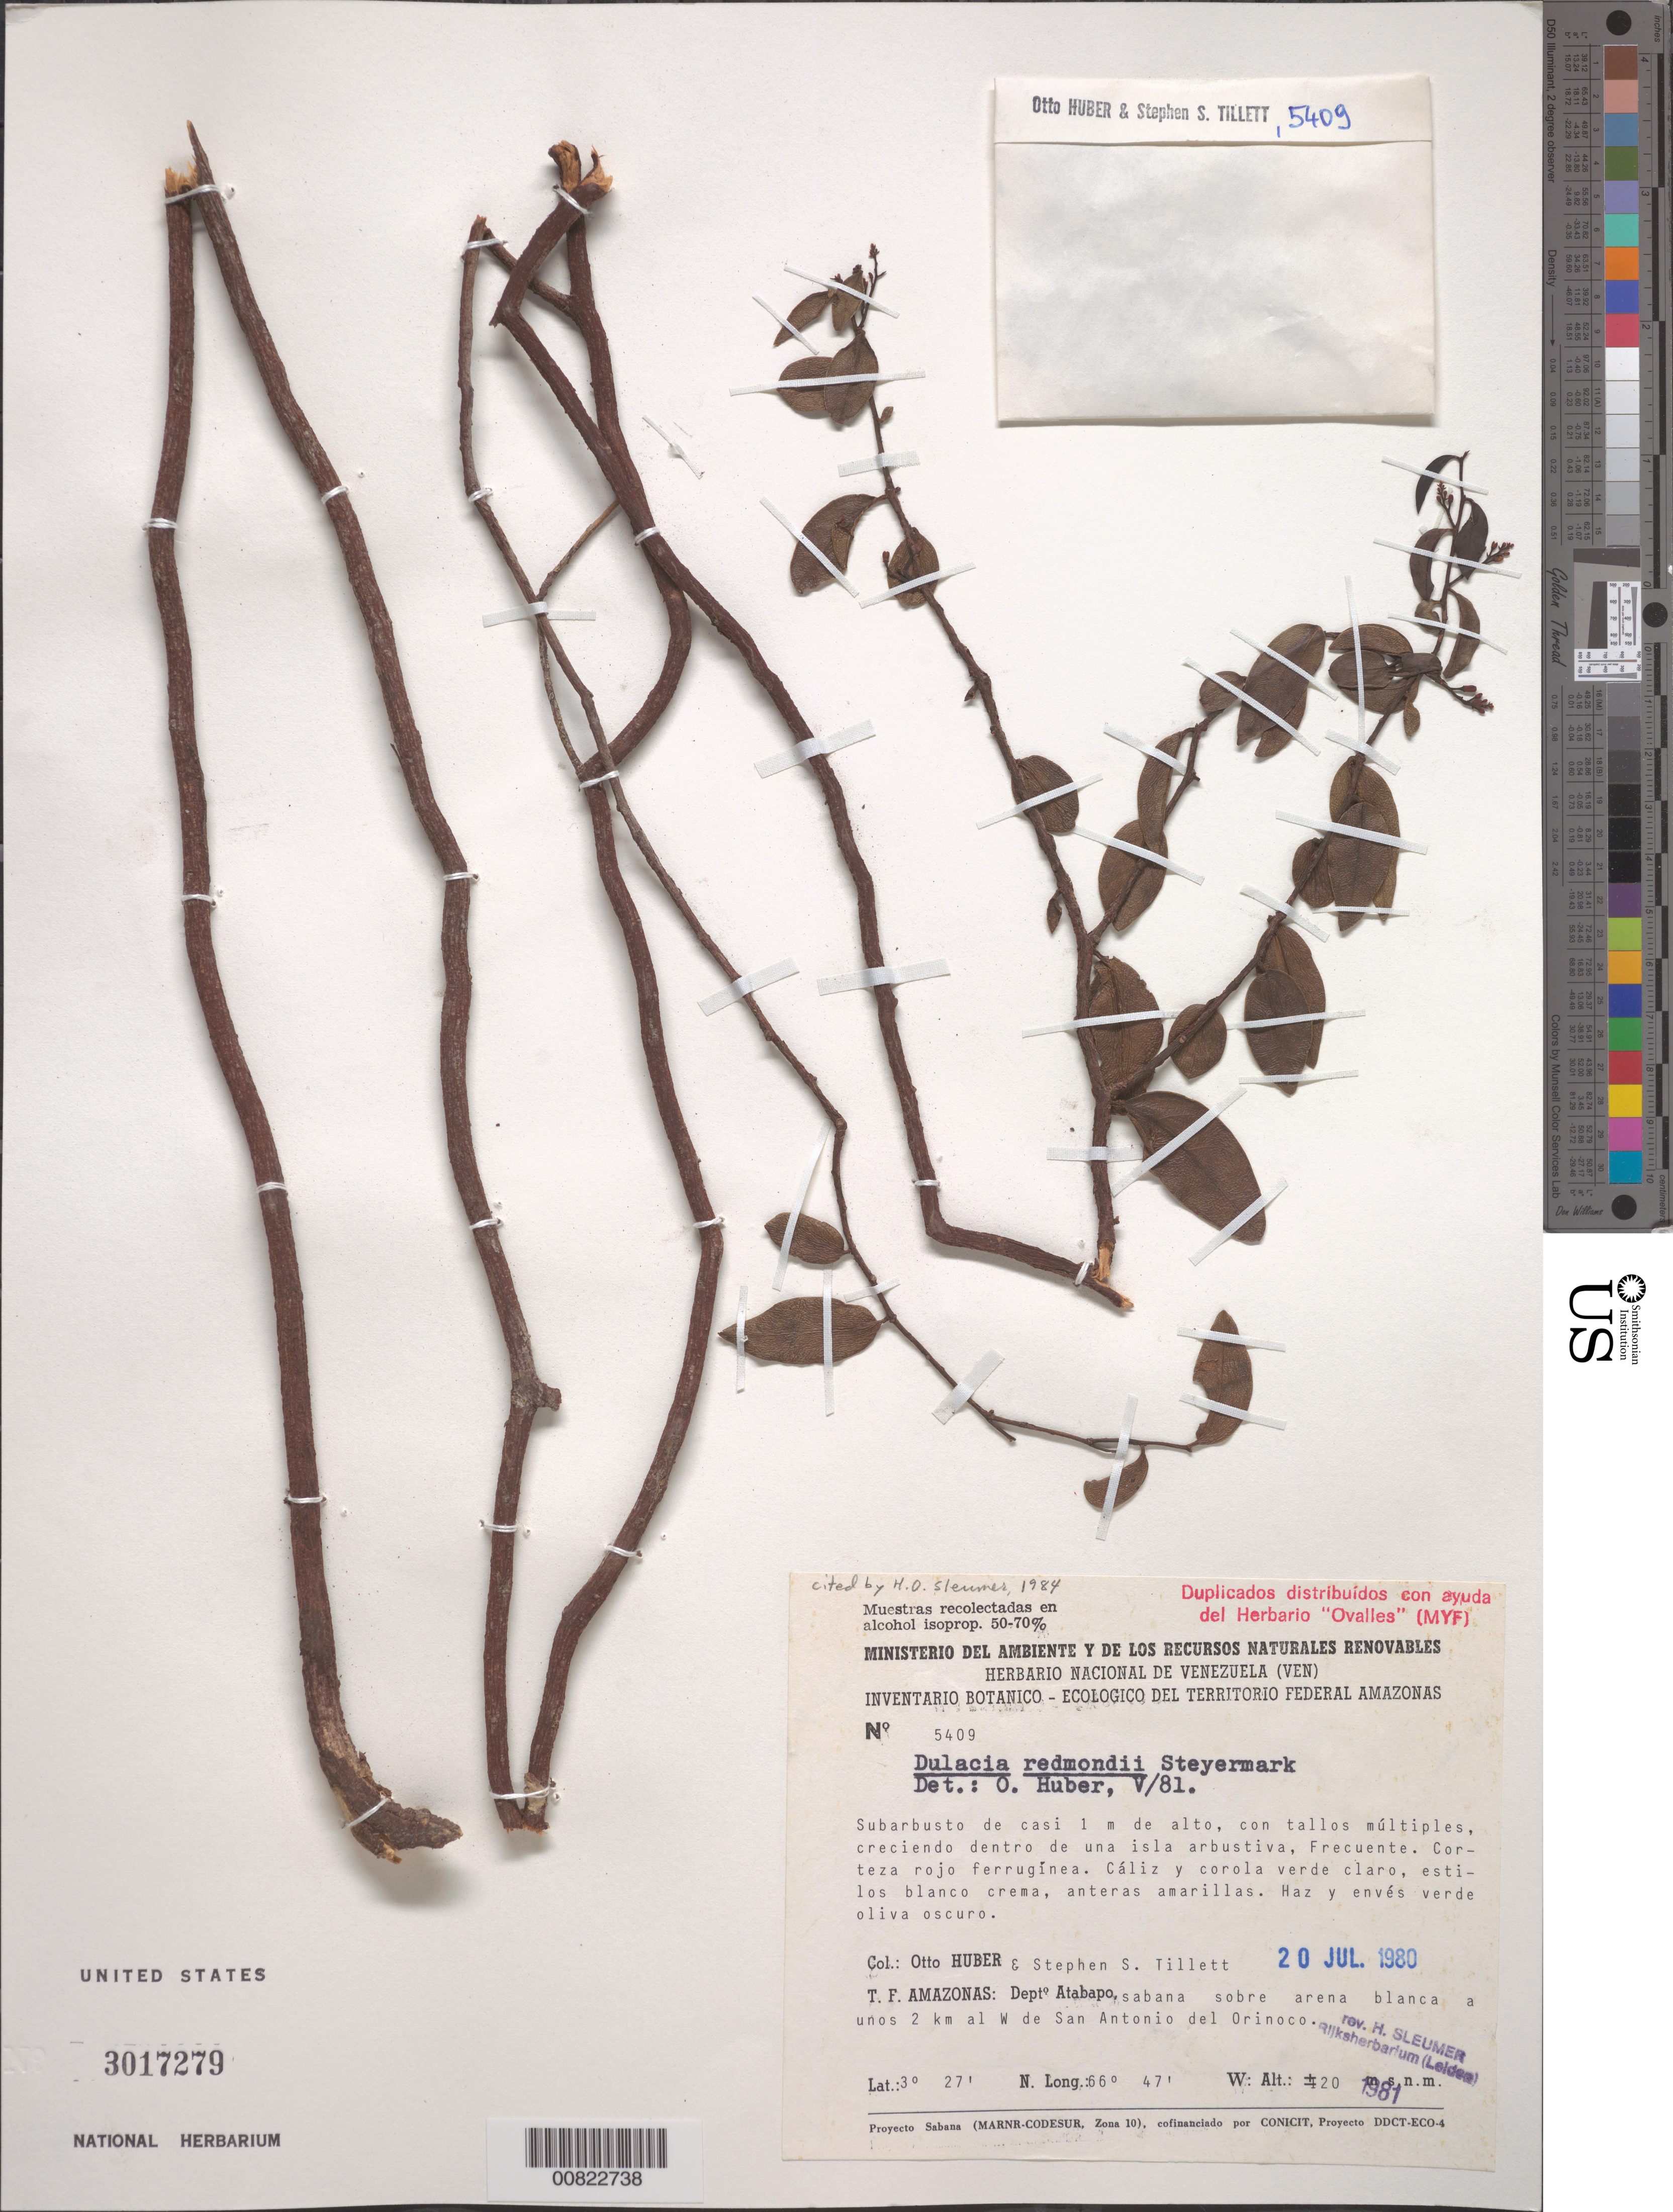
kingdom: Plantae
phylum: Tracheophyta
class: Magnoliopsida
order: Santalales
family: Olacaceae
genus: Dulacia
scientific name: Dulacia redmondii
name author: Steyerm.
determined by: Huber, Otto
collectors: O. Huber & S. S. Tillett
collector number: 5409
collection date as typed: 20-Jul-80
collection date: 1980-07-20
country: Venezuela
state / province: Amazonas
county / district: Atabapo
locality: San Antonio del Orinoco, 2 km al W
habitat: Sabana sobre arena blanca; creciendo dentro de una isla arbustiva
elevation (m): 20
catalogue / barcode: US 3017279